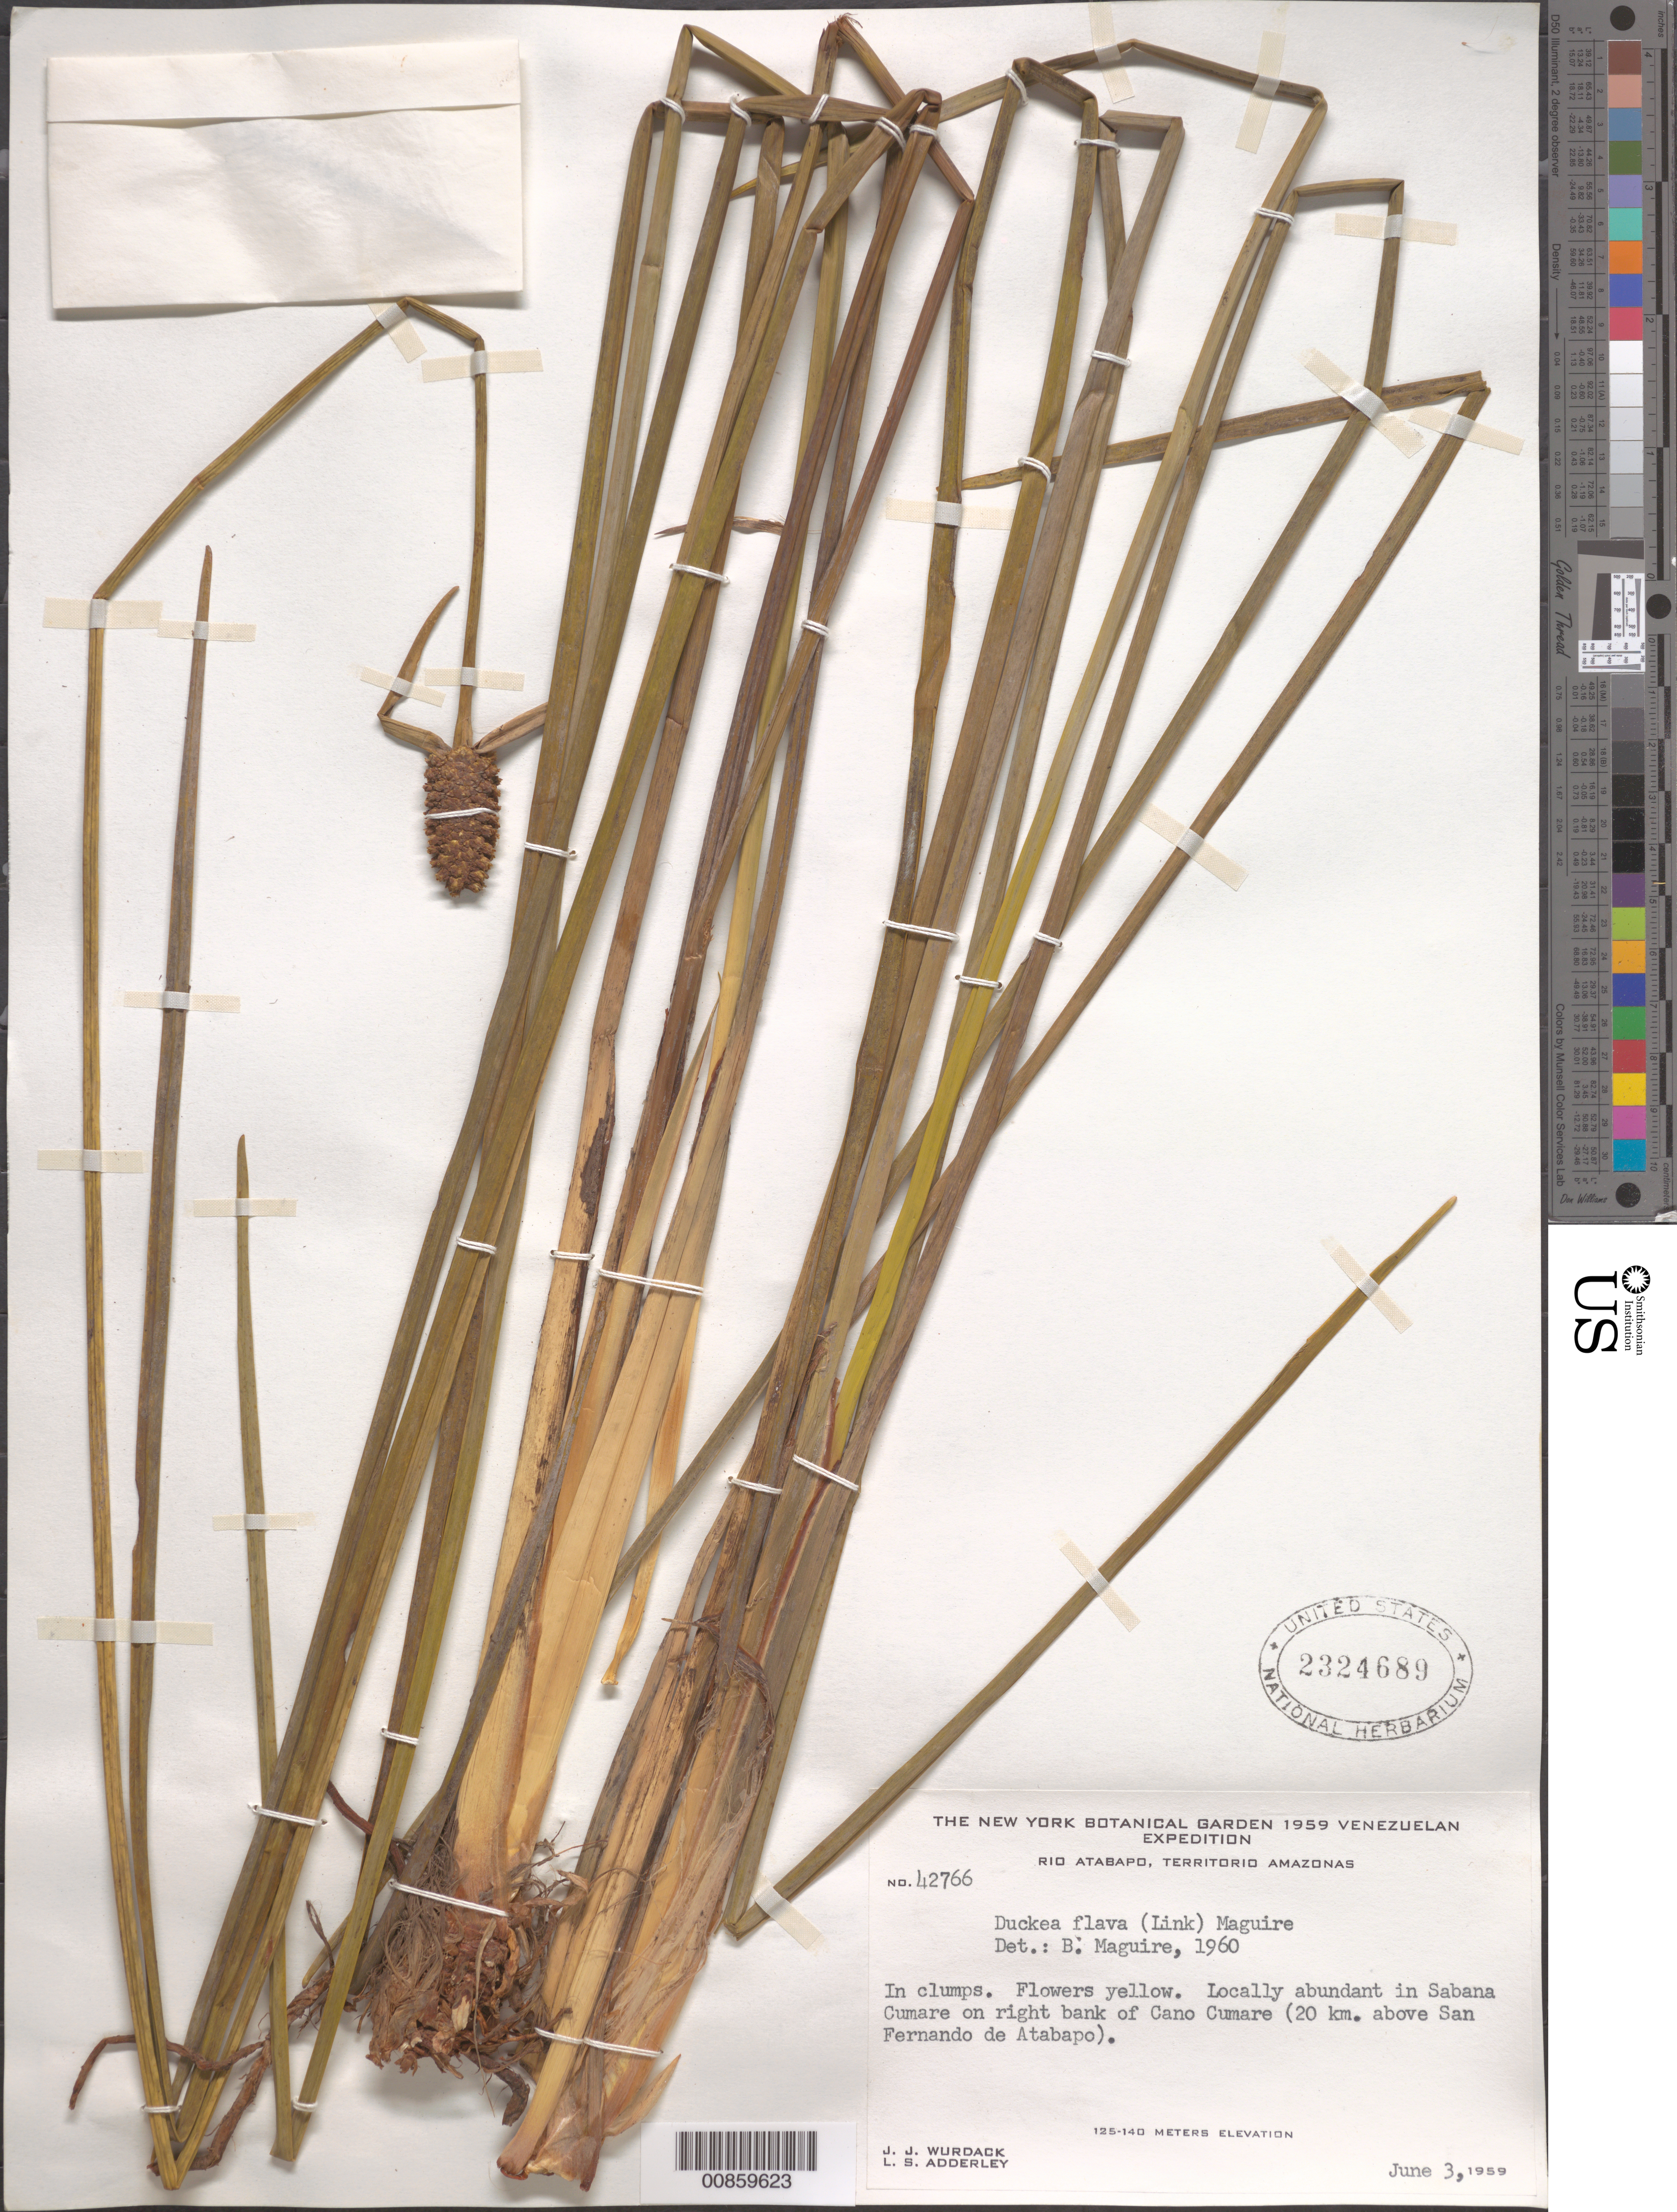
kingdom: Plantae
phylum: Tracheophyta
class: Liliopsida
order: Poales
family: Rapateaceae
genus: Duckea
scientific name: Duckea flava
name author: (Link) Maguire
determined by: Maguire, Bassett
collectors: J. J. Wurdack & L. S. Adderley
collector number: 42776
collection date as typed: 3-Jun-59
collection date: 1959-06-03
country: Venezuela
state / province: Amazonas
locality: Sabana Cumare on right bank of Caño Cumare, Río Atabapo, 20 km above San Fernando de Atabapo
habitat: Savanna.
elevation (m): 125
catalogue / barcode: US 2324689